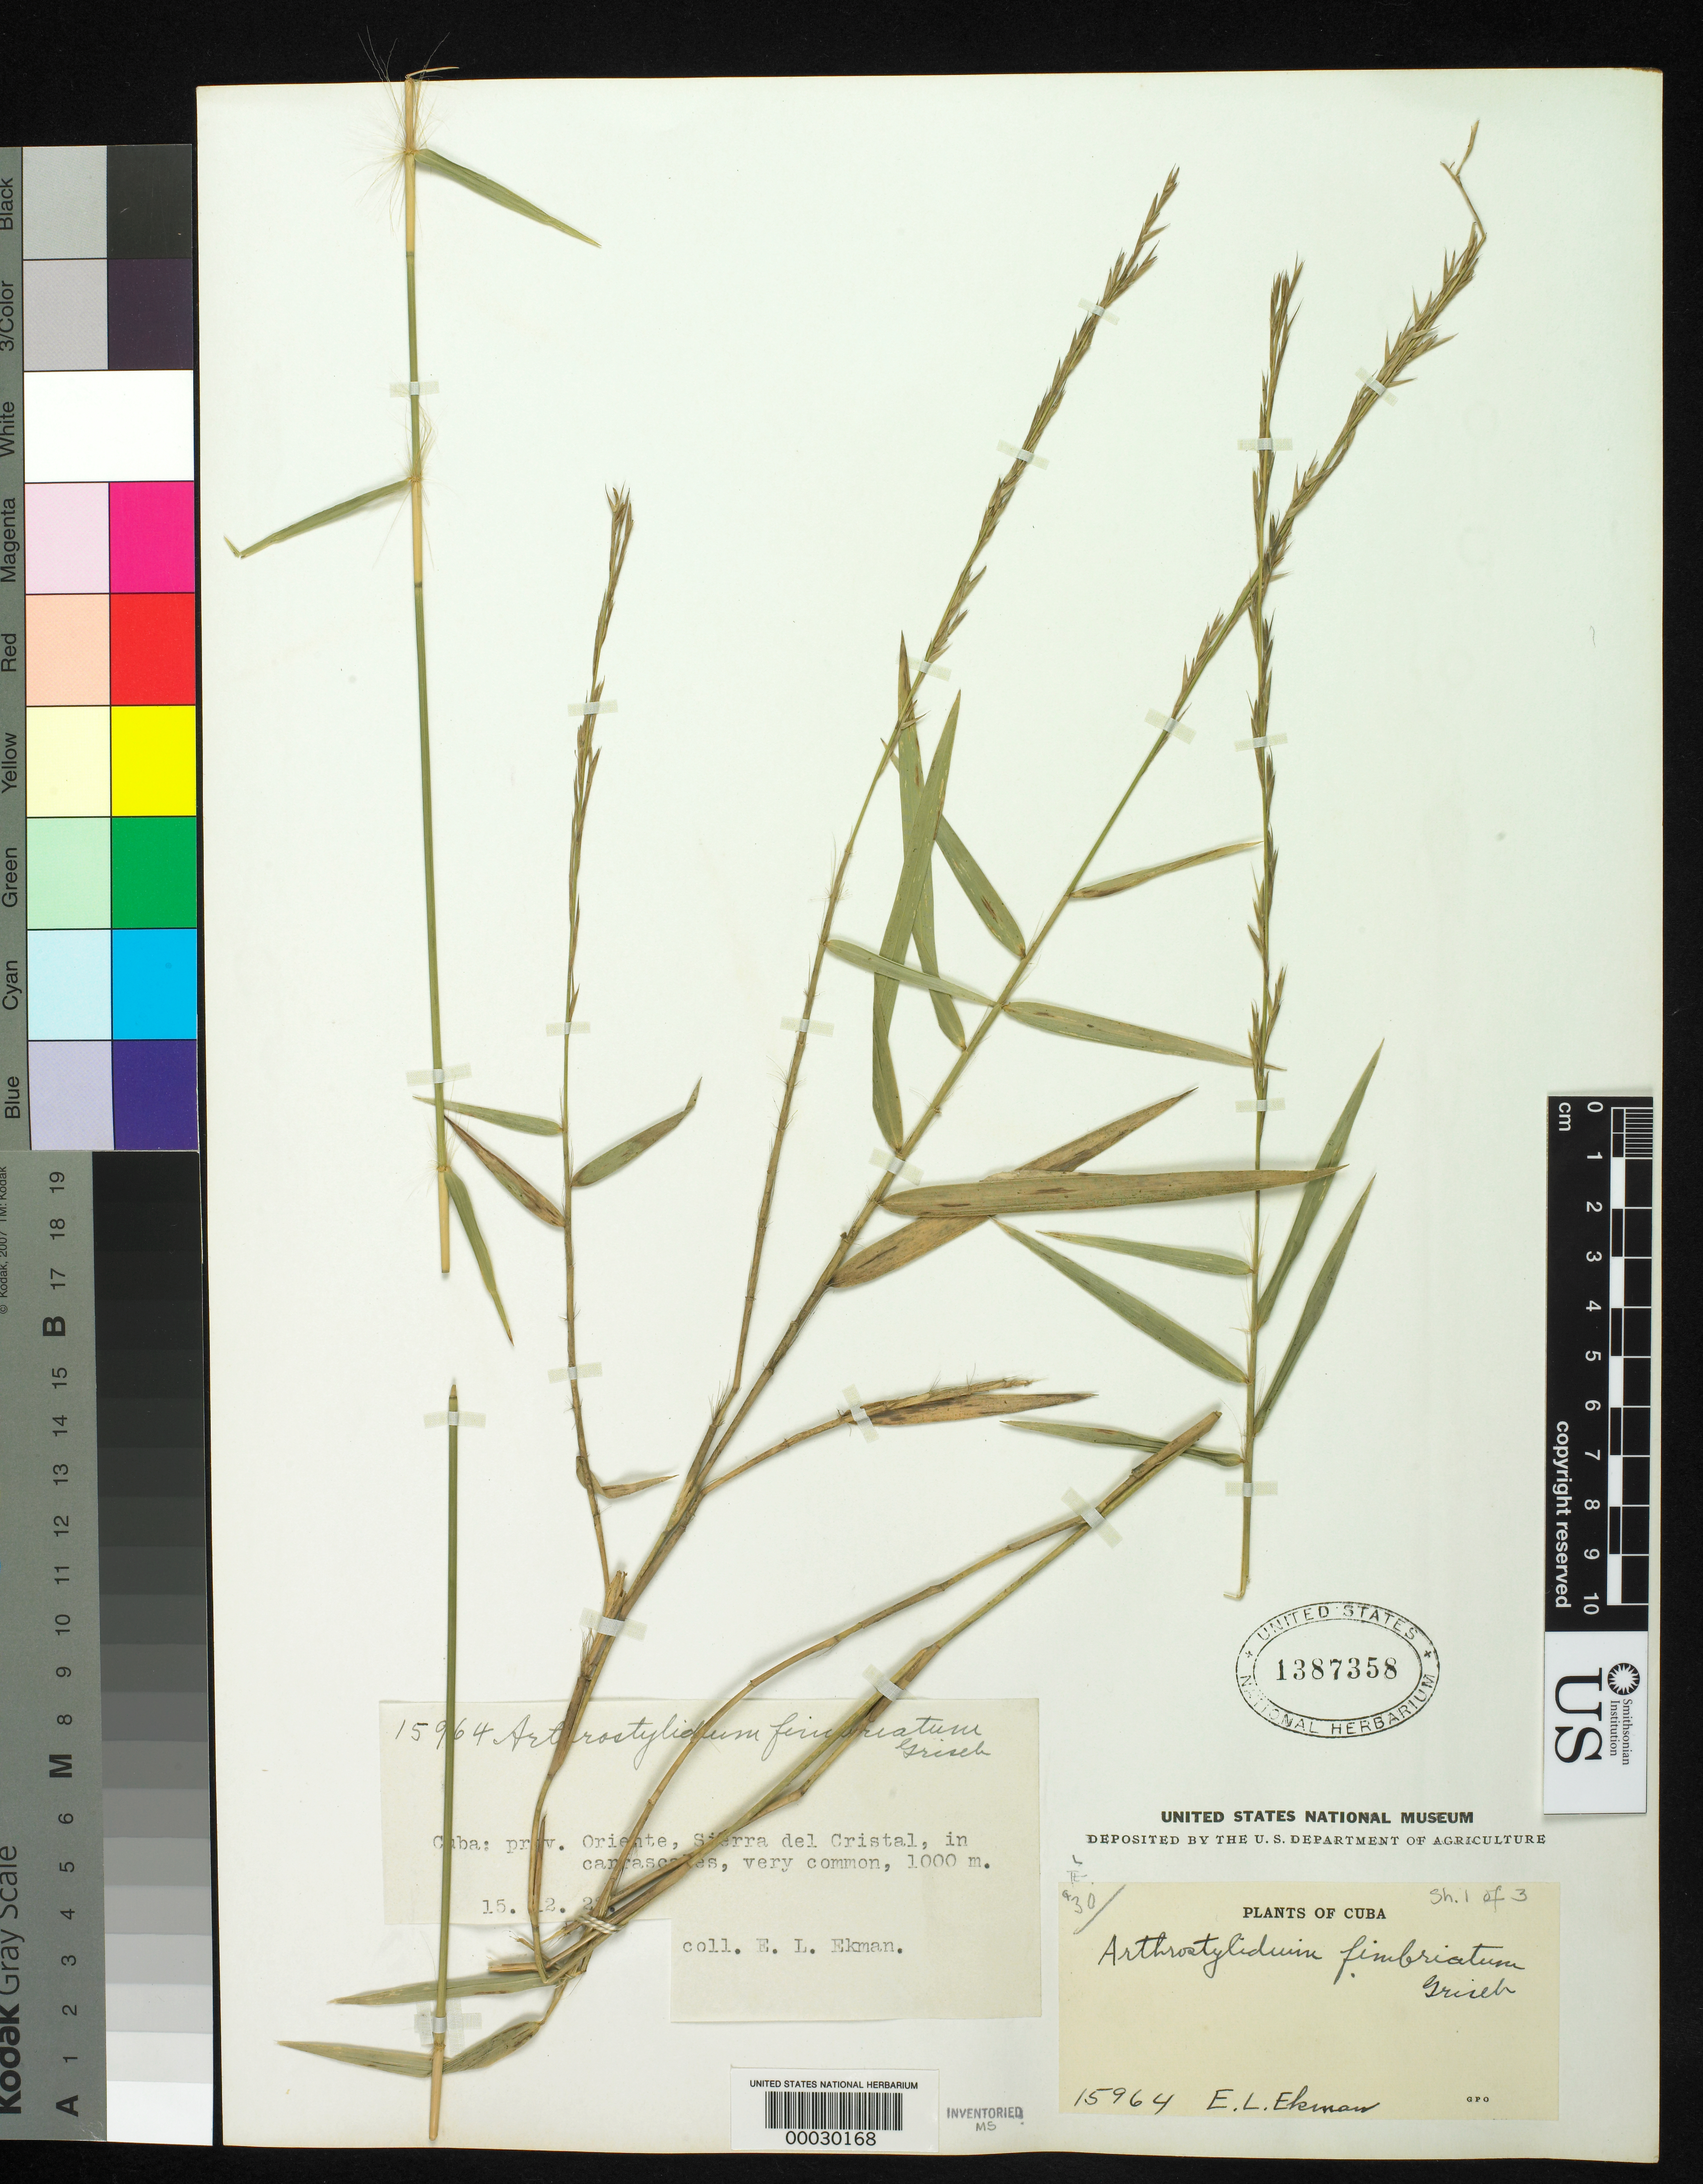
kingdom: Plantae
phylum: Tracheophyta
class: Liliopsida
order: Poales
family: Poaceae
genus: Arthrostylidium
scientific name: Arthrostylidium fimbriatum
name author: Griseb.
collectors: E. L. Ekman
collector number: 15964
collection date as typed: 15 Dec 1922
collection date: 1922-12-15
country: Cuba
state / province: Oriente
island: Greater Antilles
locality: Sierra de cristal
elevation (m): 1000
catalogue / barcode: US 1387358